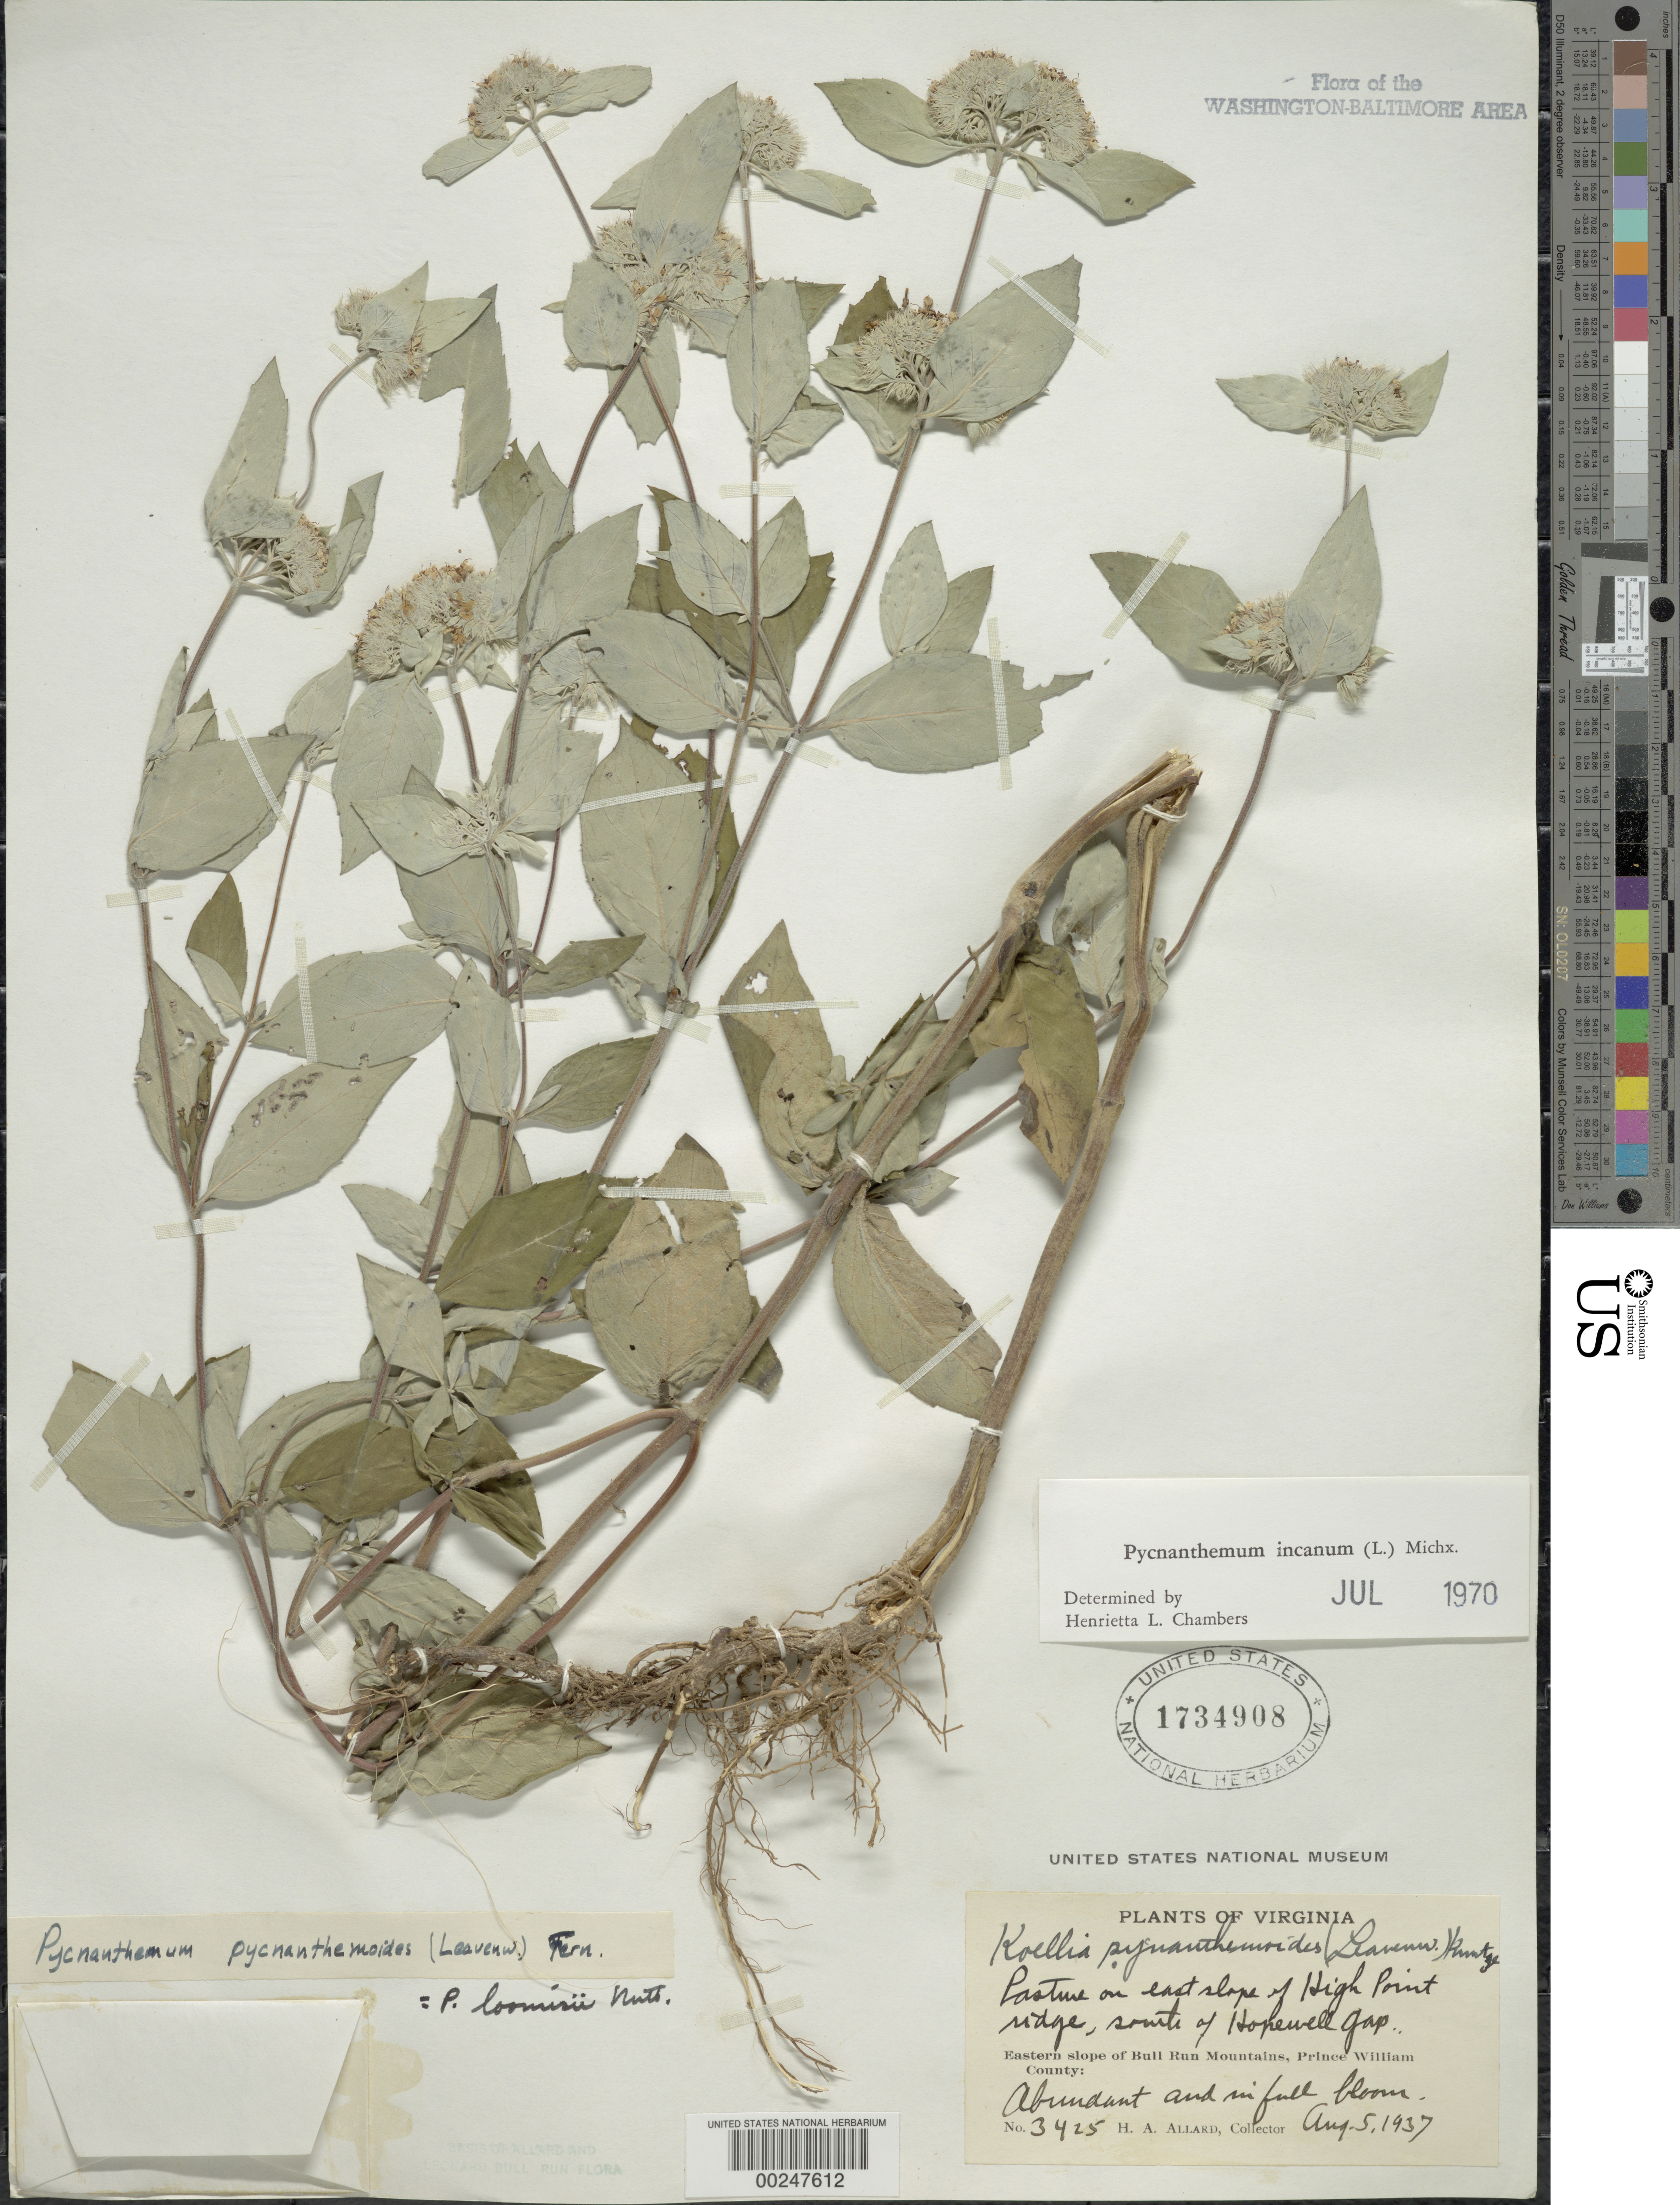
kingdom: Plantae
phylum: Tracheophyta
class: Magnoliopsida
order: Lamiales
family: Lamiaceae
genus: Pycnanthemum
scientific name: Pycnanthemum incanum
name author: (L.) Michx.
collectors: H. A. Allard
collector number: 3425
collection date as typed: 05 Aug 1937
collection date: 1937-08-05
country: United States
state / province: Virginia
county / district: Prince William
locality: E slope of Bull Run Mt, E slope of High Point Ridge, S of Hopewell Gap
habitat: Pasture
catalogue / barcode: US 1734908